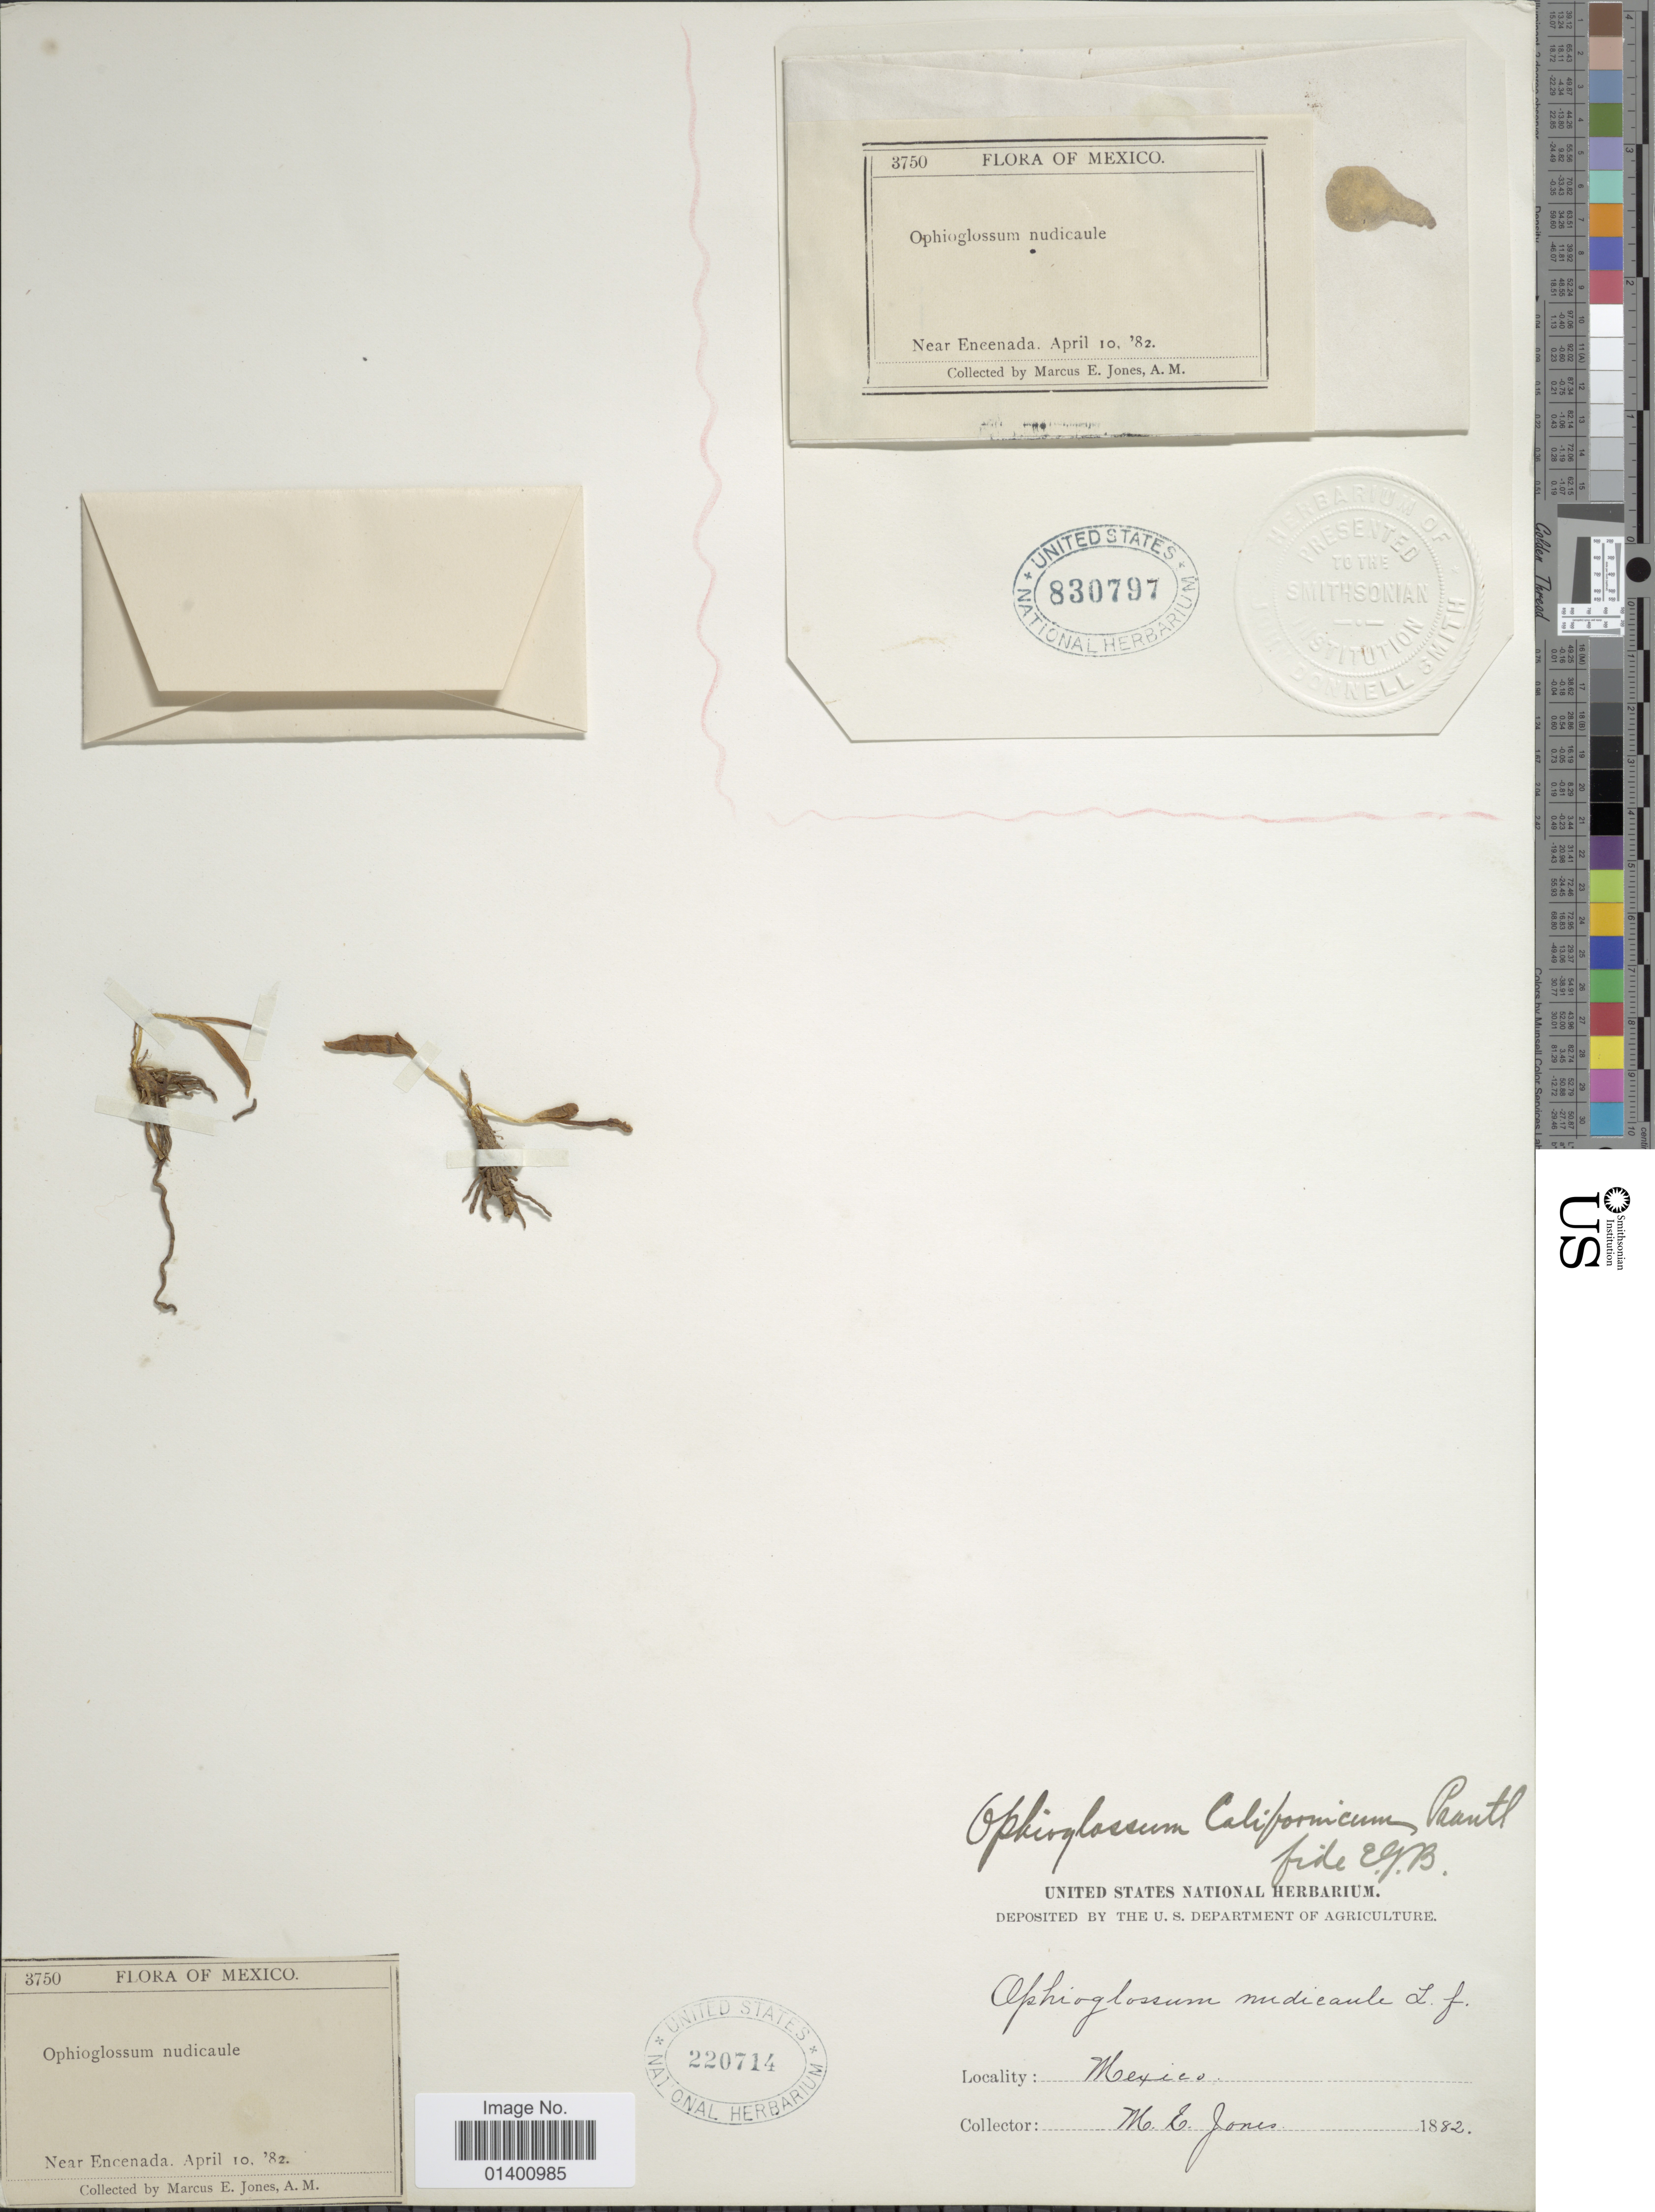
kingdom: Plantae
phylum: Tracheophyta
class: Polypodiopsida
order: Ophioglossales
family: Ophioglossaceae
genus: Ophioglossum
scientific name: Ophioglossum californicum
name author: Prantl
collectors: M. E. Jones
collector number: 3750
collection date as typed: Transcribed d/m/y: 10/4/82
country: Mexico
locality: Near Encenada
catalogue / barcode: US 220714